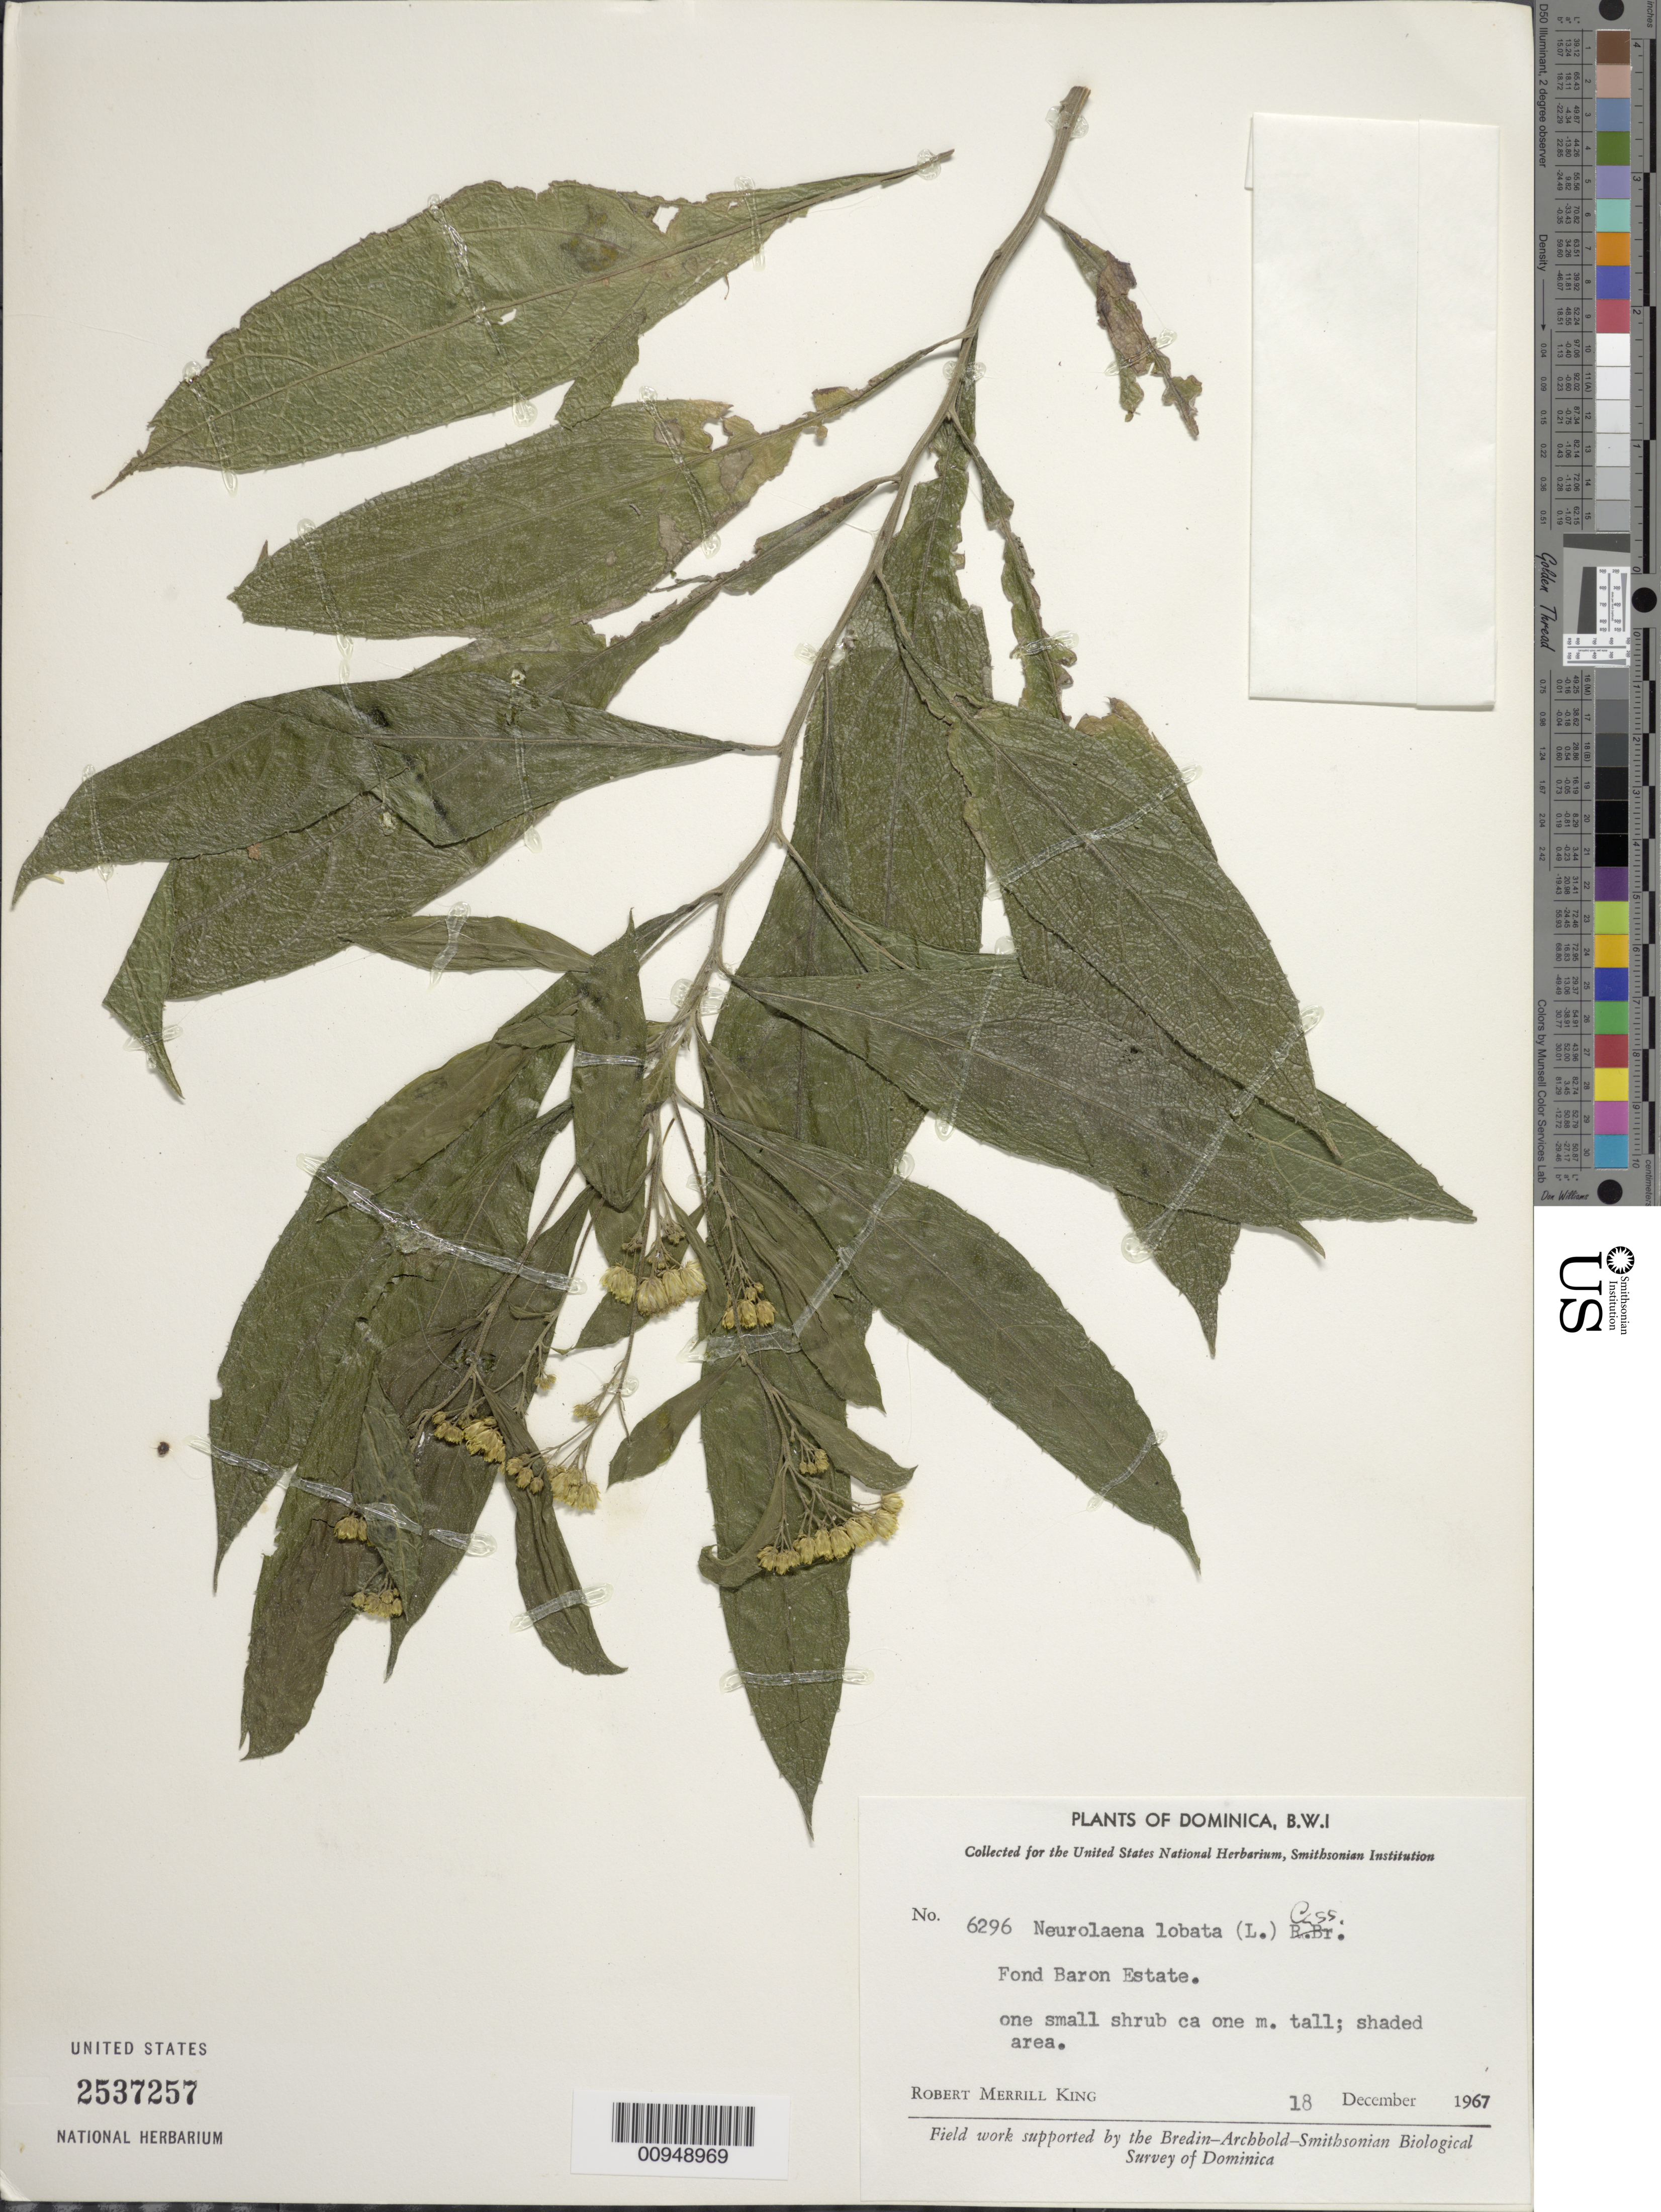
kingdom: Plantae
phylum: Tracheophyta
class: Magnoliopsida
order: Asterales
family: Asteraceae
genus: Neurolaena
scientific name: Neurolaena lobata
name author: (L.) R. Br. ex Cass.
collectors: R. M. King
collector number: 6296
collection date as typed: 18 Dec 1967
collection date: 1967-12-18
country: Dominica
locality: Fond Baron Estate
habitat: Shaded area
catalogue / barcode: US 2537257